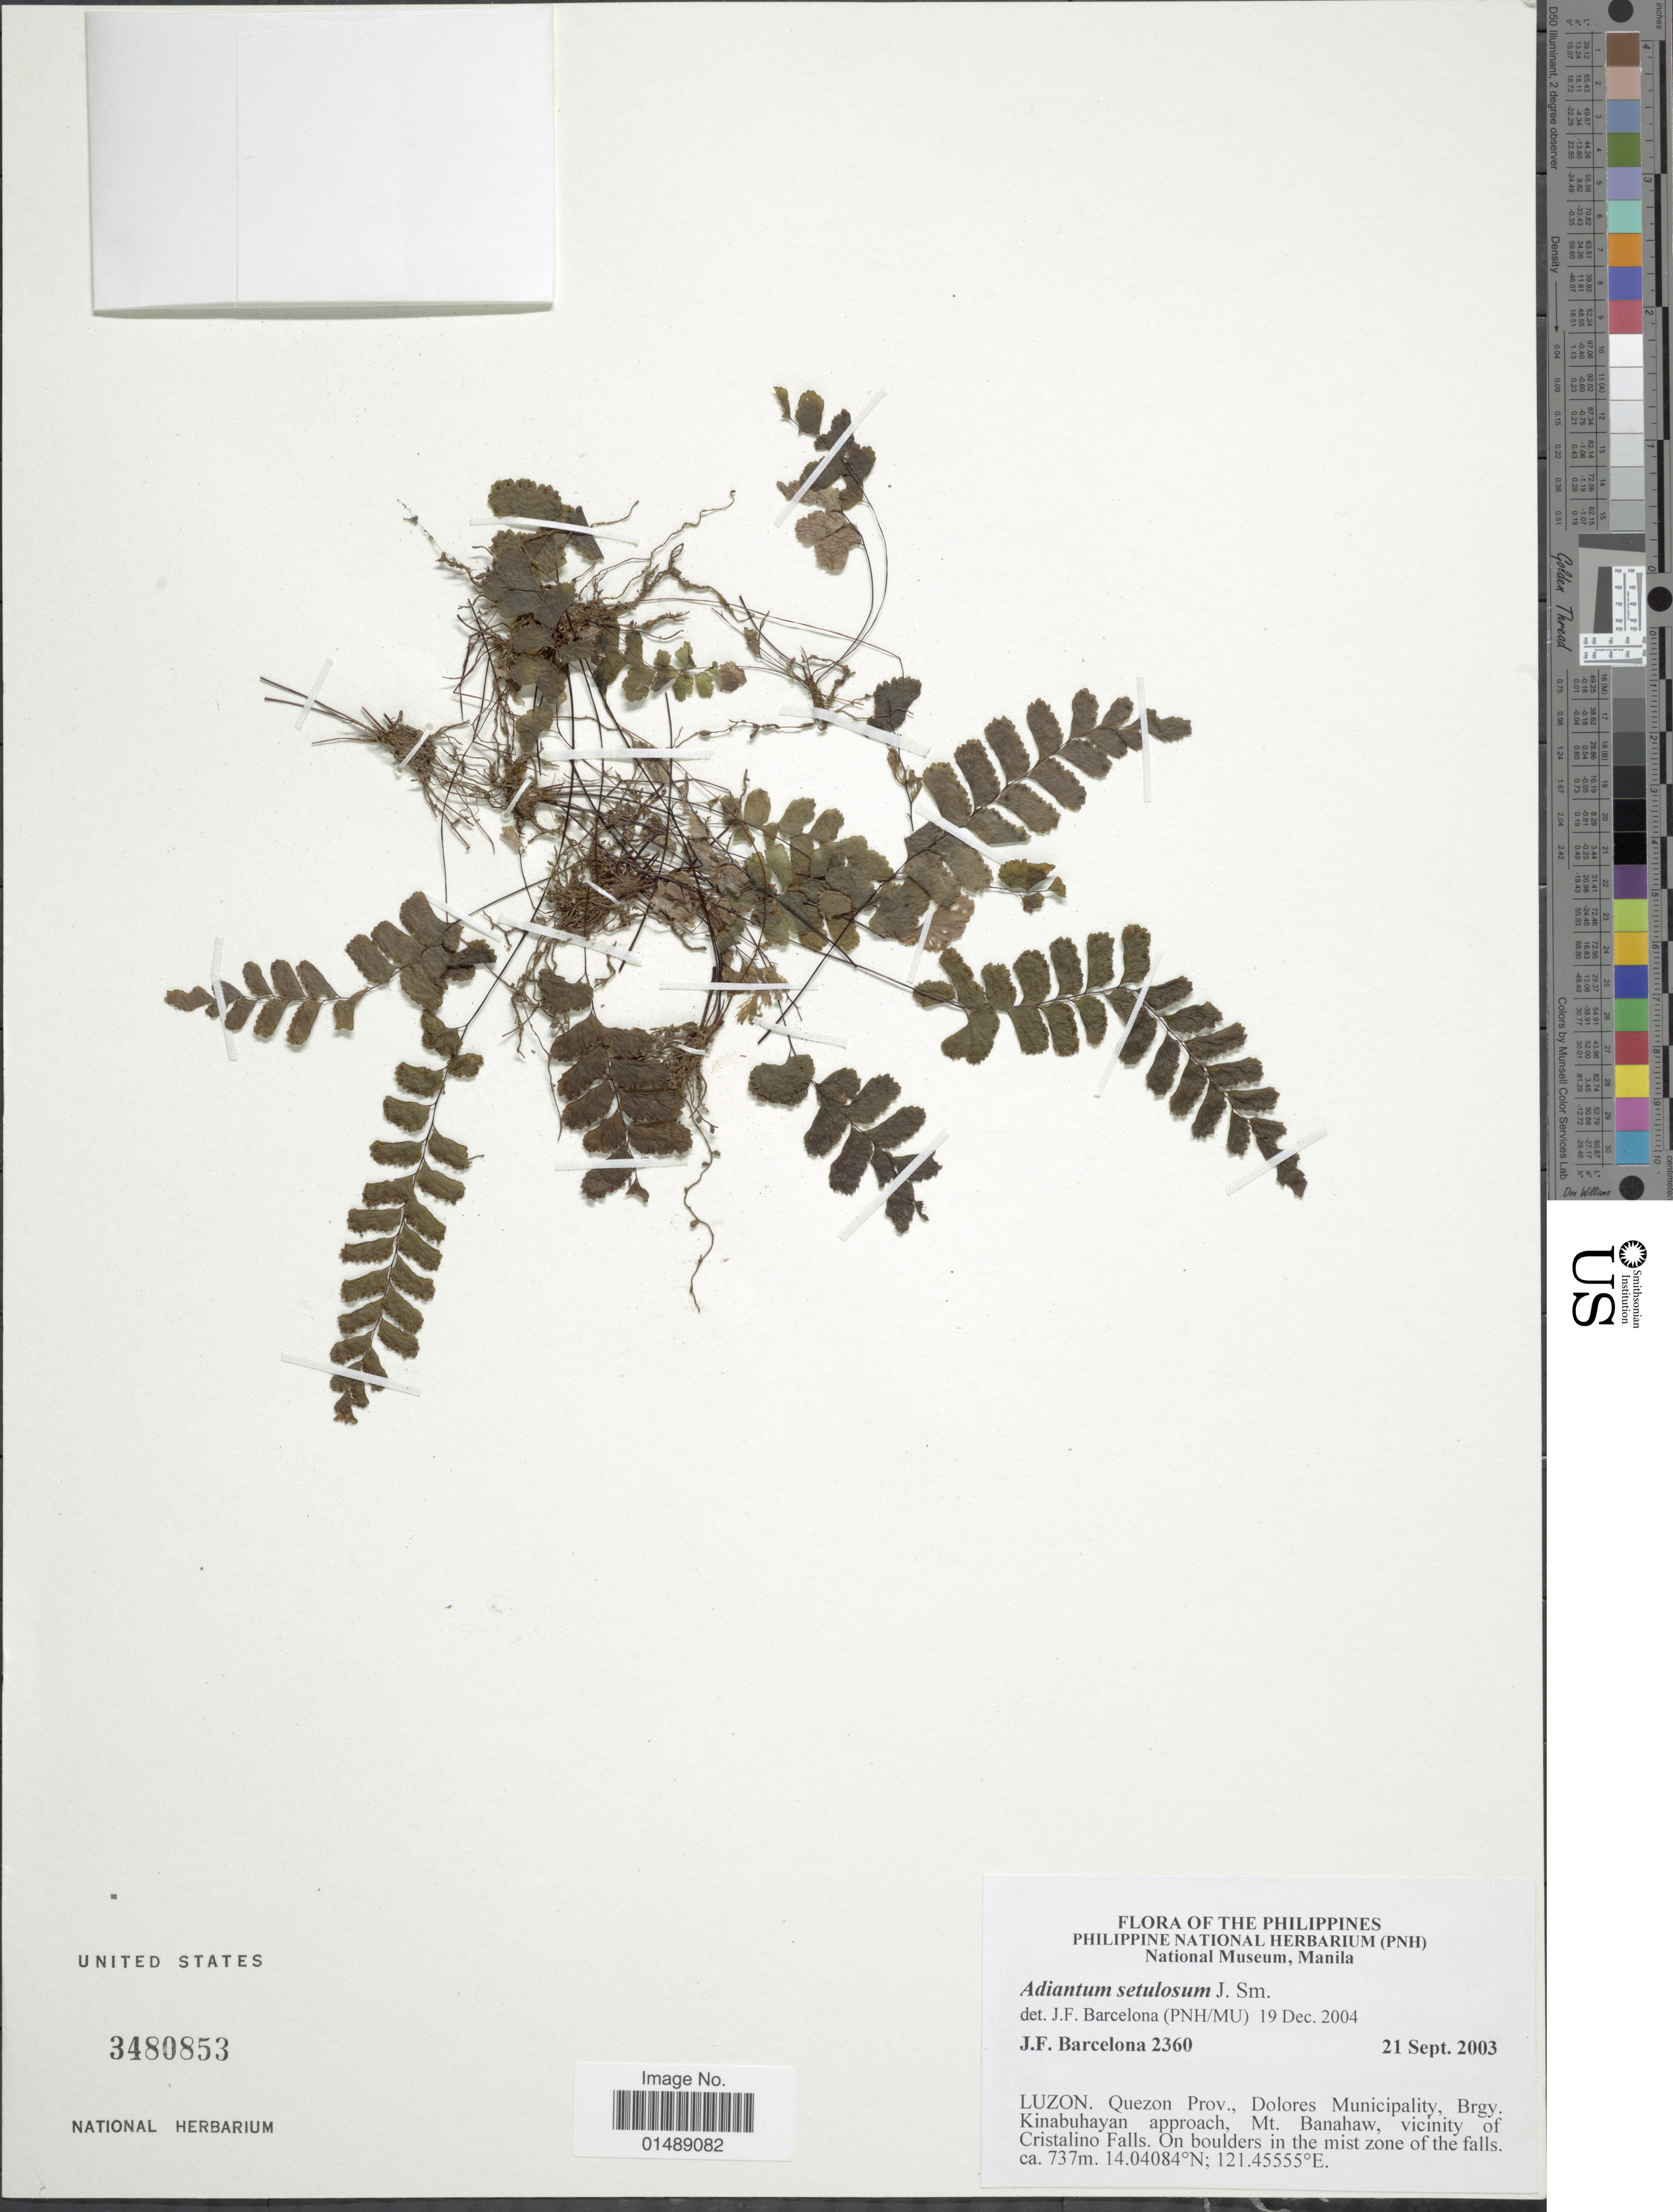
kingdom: Plantae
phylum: Tracheophyta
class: Polypodiopsida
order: Polypodiales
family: Pteridaceae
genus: Adiantum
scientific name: Adiantum setulosum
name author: J. Sm.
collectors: J. F. Barcelona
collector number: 2360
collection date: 2003-09-21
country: Philippines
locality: Luzon, Quezon Prov., Dolores Municipality, Brgy. Kinabuhayan approach, Mt. Banahaw, vicinity of Cristalino Falls.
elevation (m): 737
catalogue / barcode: US 3480853